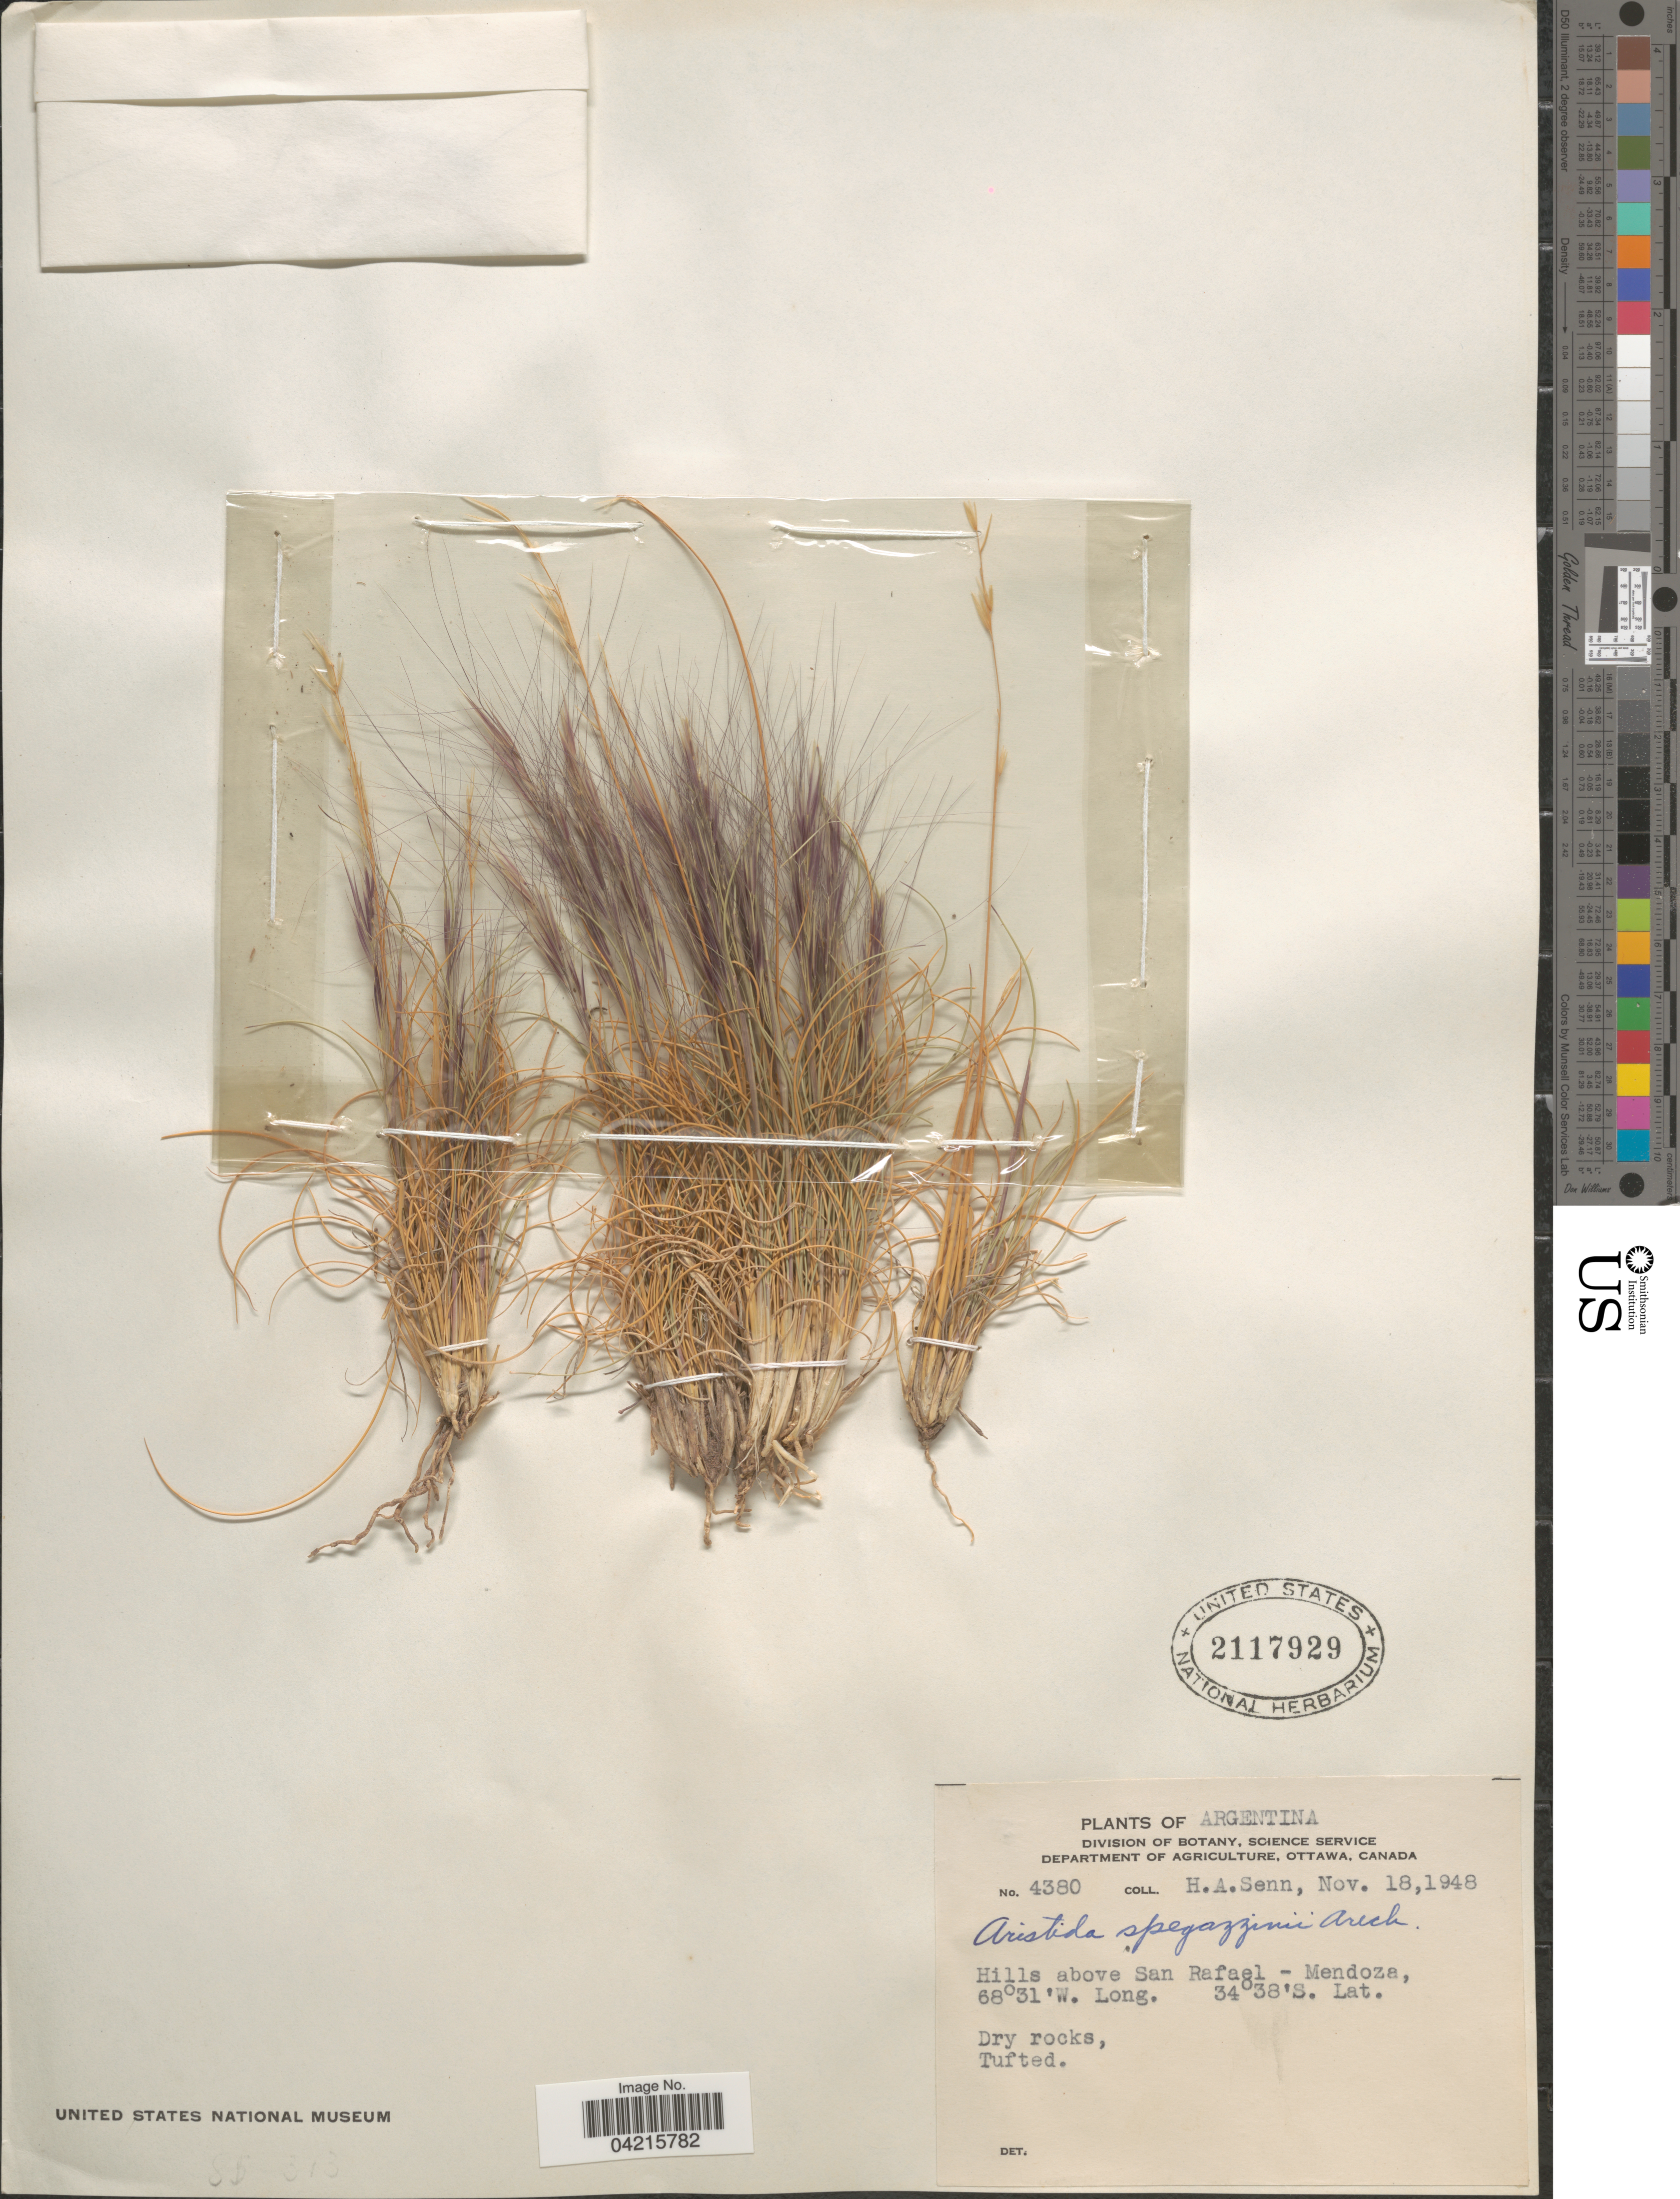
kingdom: Plantae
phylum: Tracheophyta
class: Liliopsida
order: Poales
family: Poaceae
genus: Aristida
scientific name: Aristida spegazzinii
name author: Arechav.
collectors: H. Senn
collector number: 4380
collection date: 1948-11-18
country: Argentina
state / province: Mendoza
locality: Hills above San Rafael.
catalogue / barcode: US 2117929